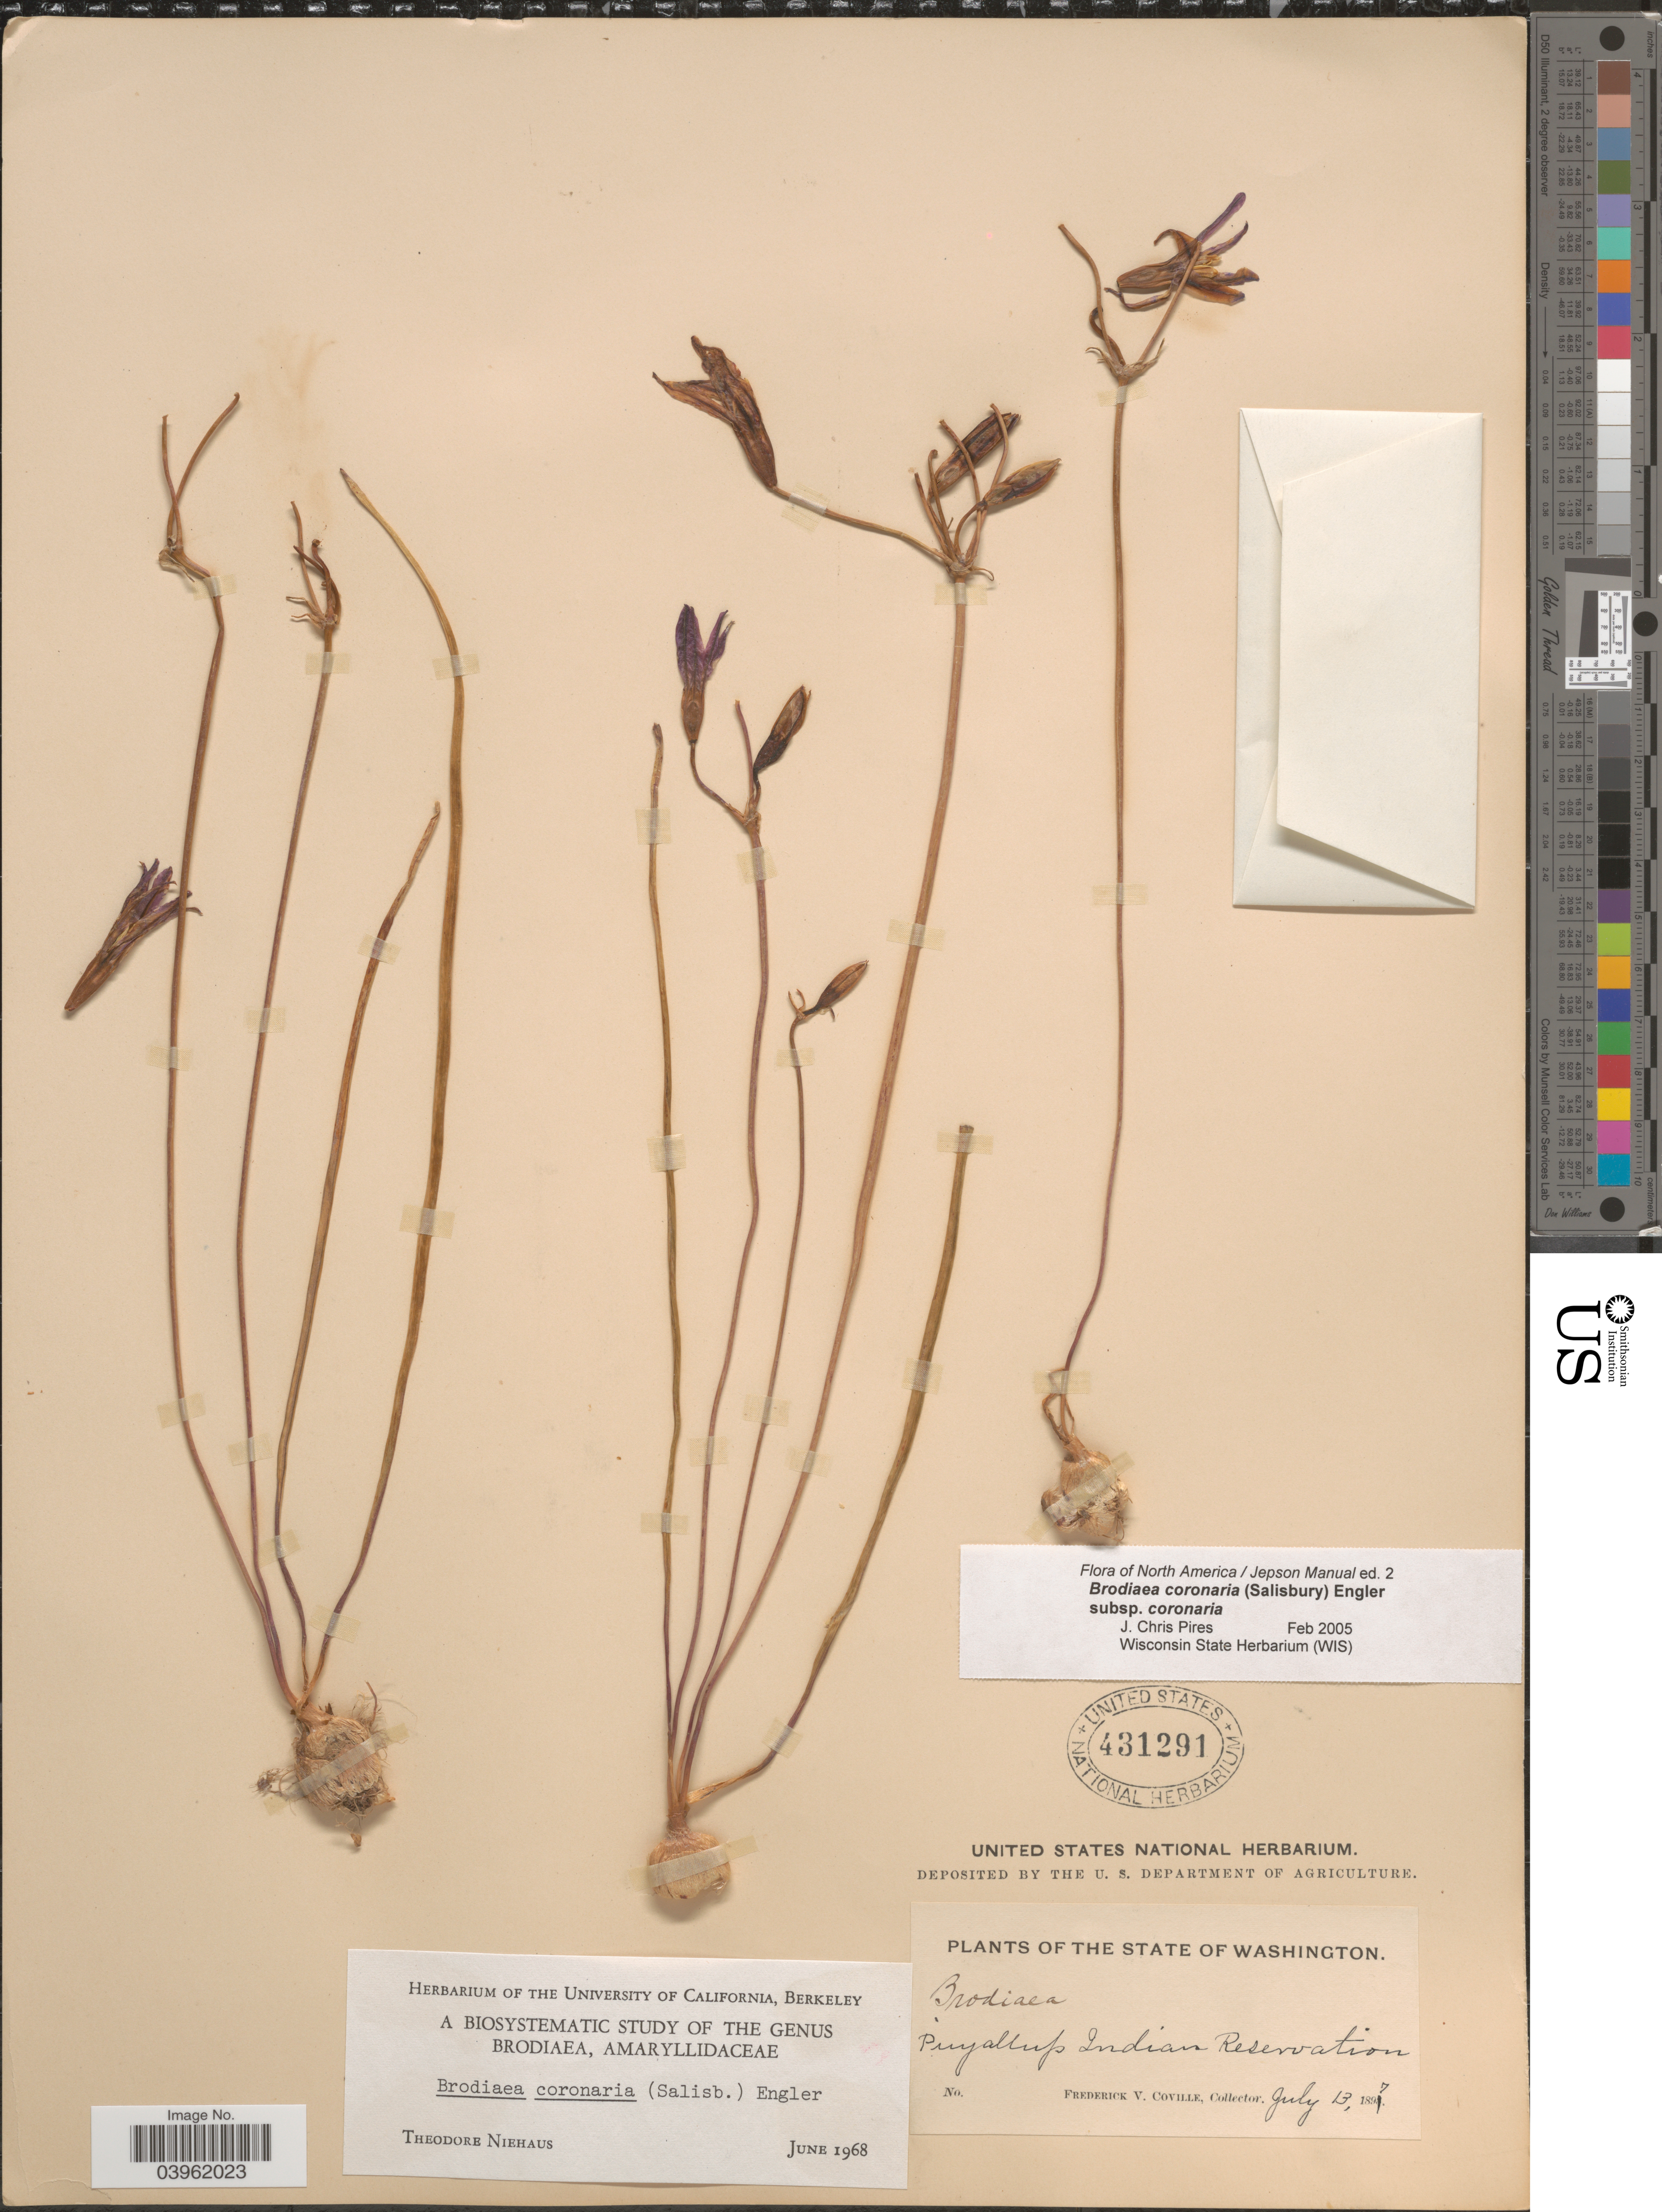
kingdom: Plantae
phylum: Tracheophyta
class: Liliopsida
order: Asparagales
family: Asparagaceae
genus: Brodiaea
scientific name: Brodiaea coronaria subsp. coronaria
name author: (Salisb.) Engl.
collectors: F. V. Coville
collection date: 1897-07-13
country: United States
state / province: Washington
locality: Puyallup Indian Reservation.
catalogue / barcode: US 431291